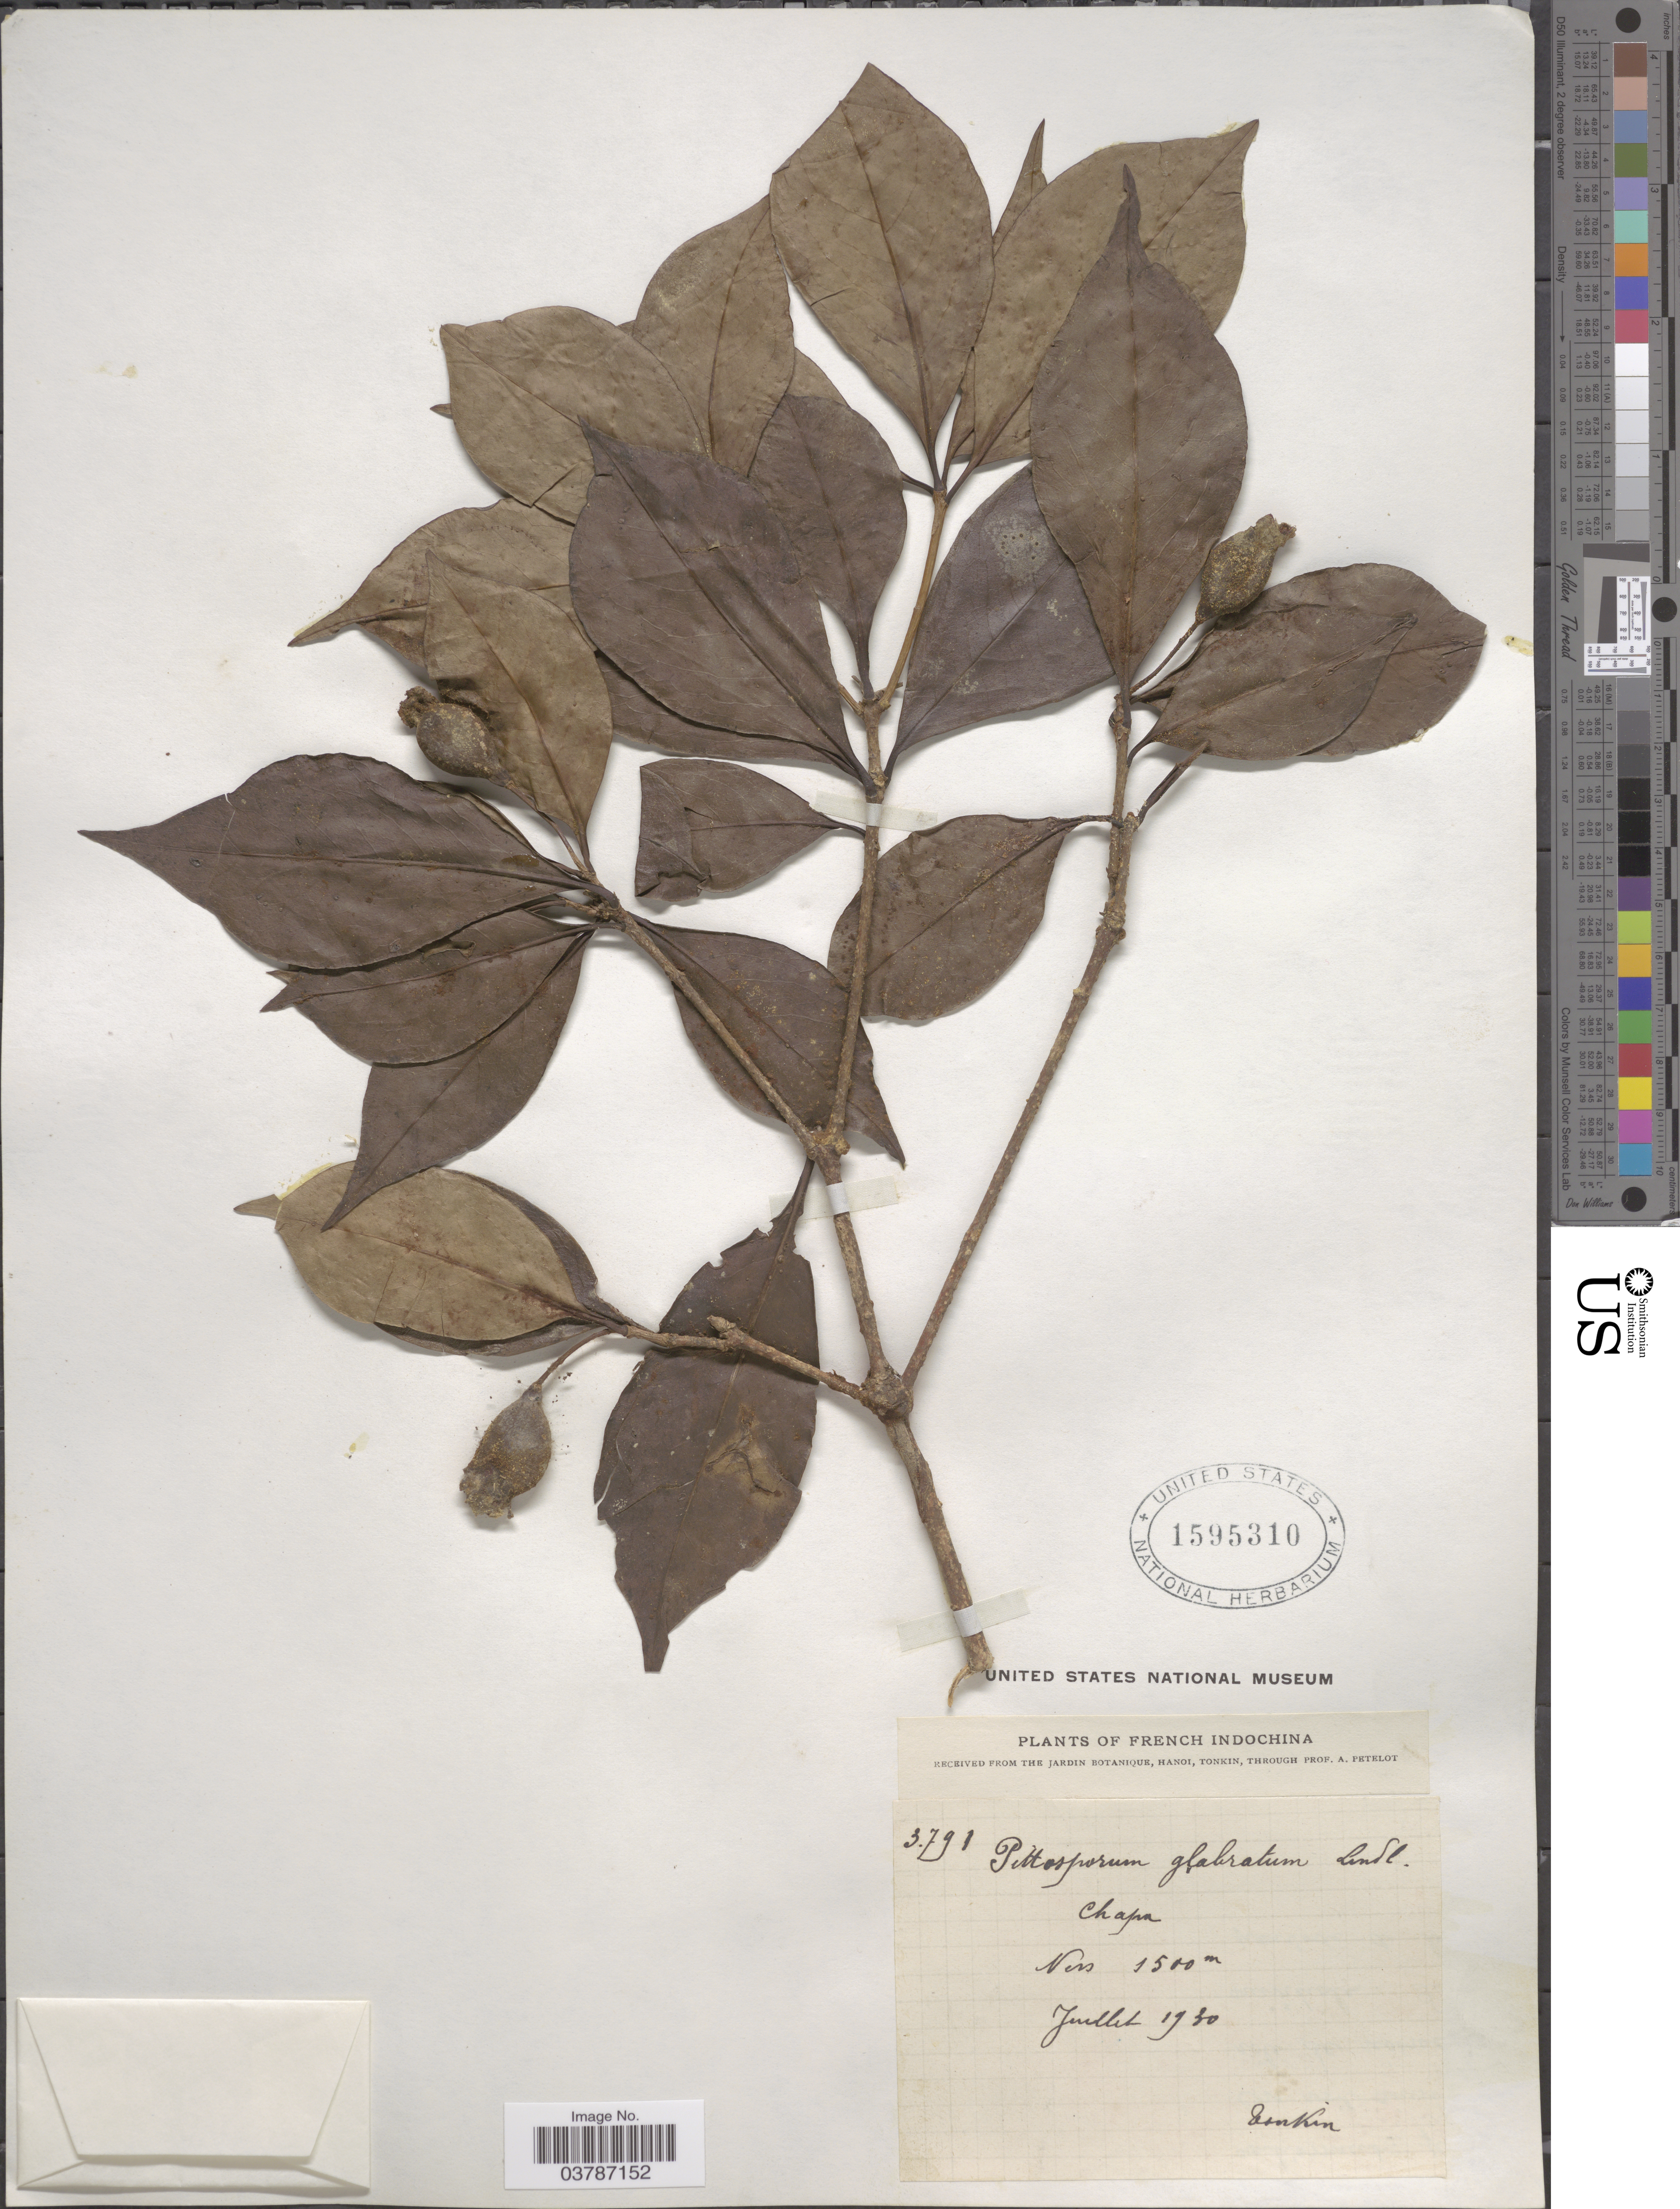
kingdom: Plantae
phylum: Tracheophyta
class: Magnoliopsida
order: Apiales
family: Pittosporaceae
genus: Pittosporum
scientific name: Pittosporum glabratum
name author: Lindl.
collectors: A. Petelot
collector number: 3791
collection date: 1930-07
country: Vietnam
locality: French Indochina. Chapa. Ven.*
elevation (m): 1500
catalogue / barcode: US 1595310